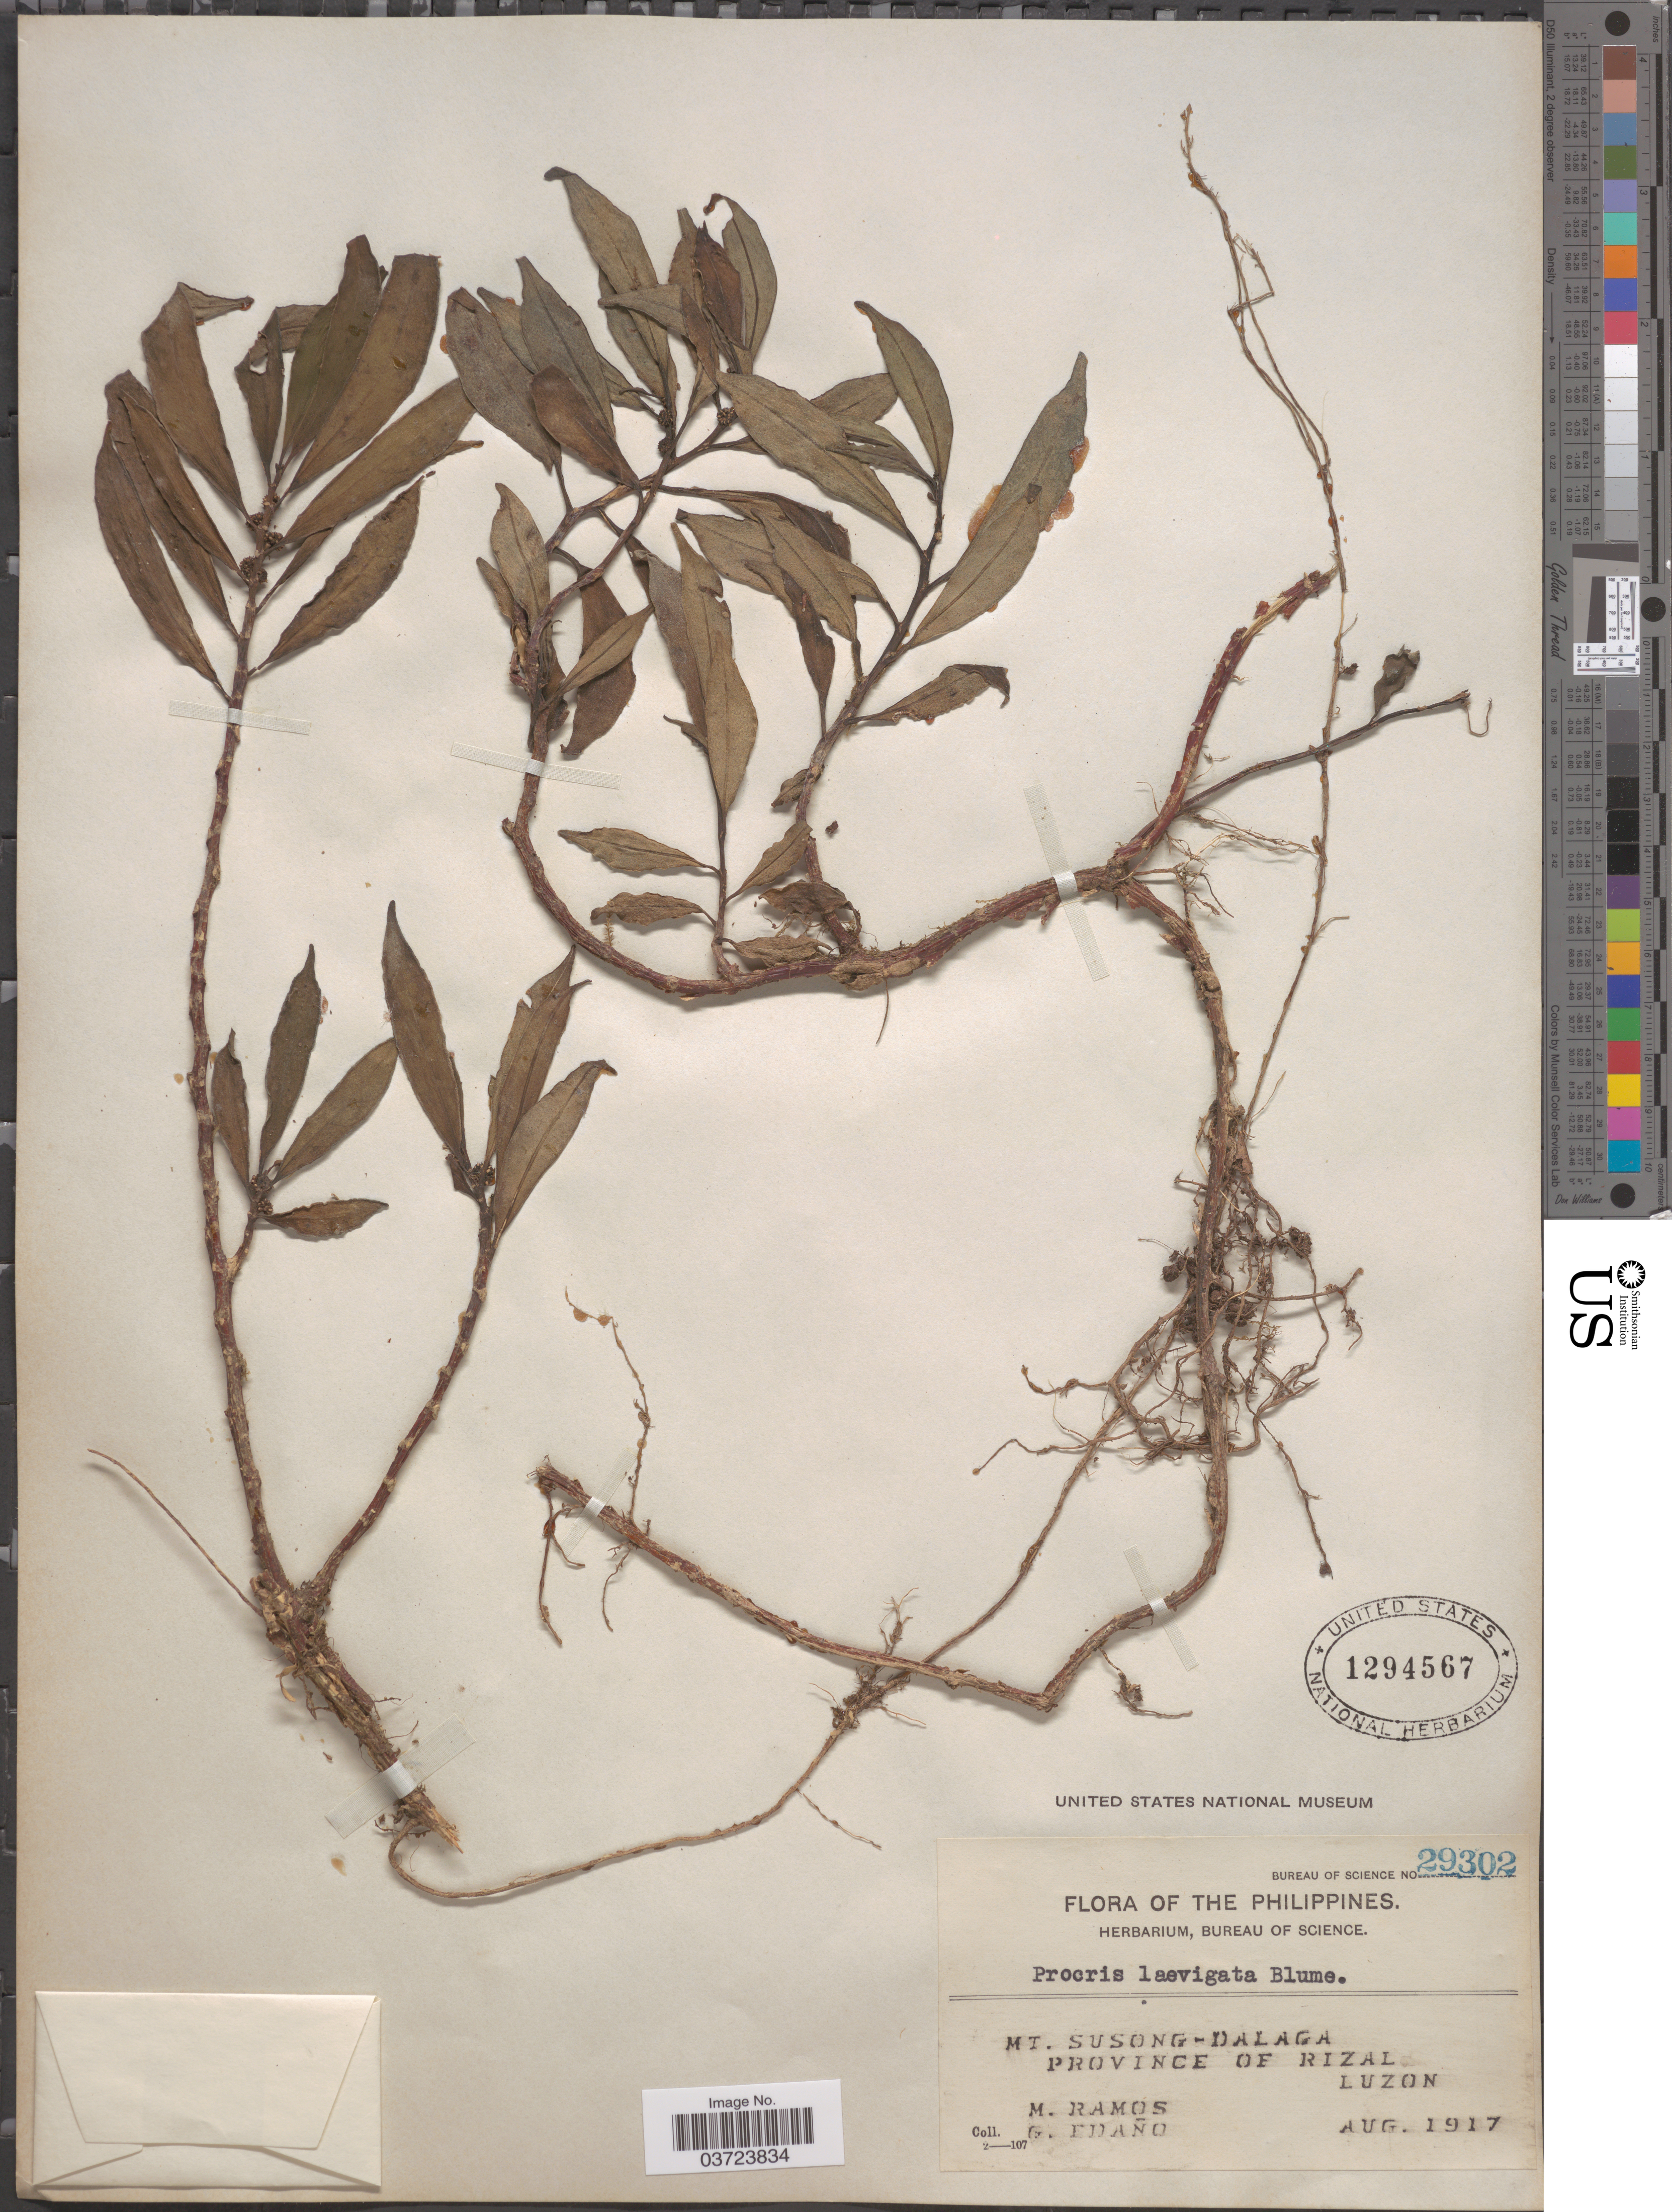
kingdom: Plantae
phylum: Tracheophyta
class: Magnoliopsida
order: Rosales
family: Urticaceae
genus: Procris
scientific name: Procris laevigata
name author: Blume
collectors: M. Ramos & G. Edaño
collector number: Bureau of Science 29302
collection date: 1917-08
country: Philippines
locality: Mt. Susong-Dalaga. Province of Rizal, Luzon.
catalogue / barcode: US 1294567